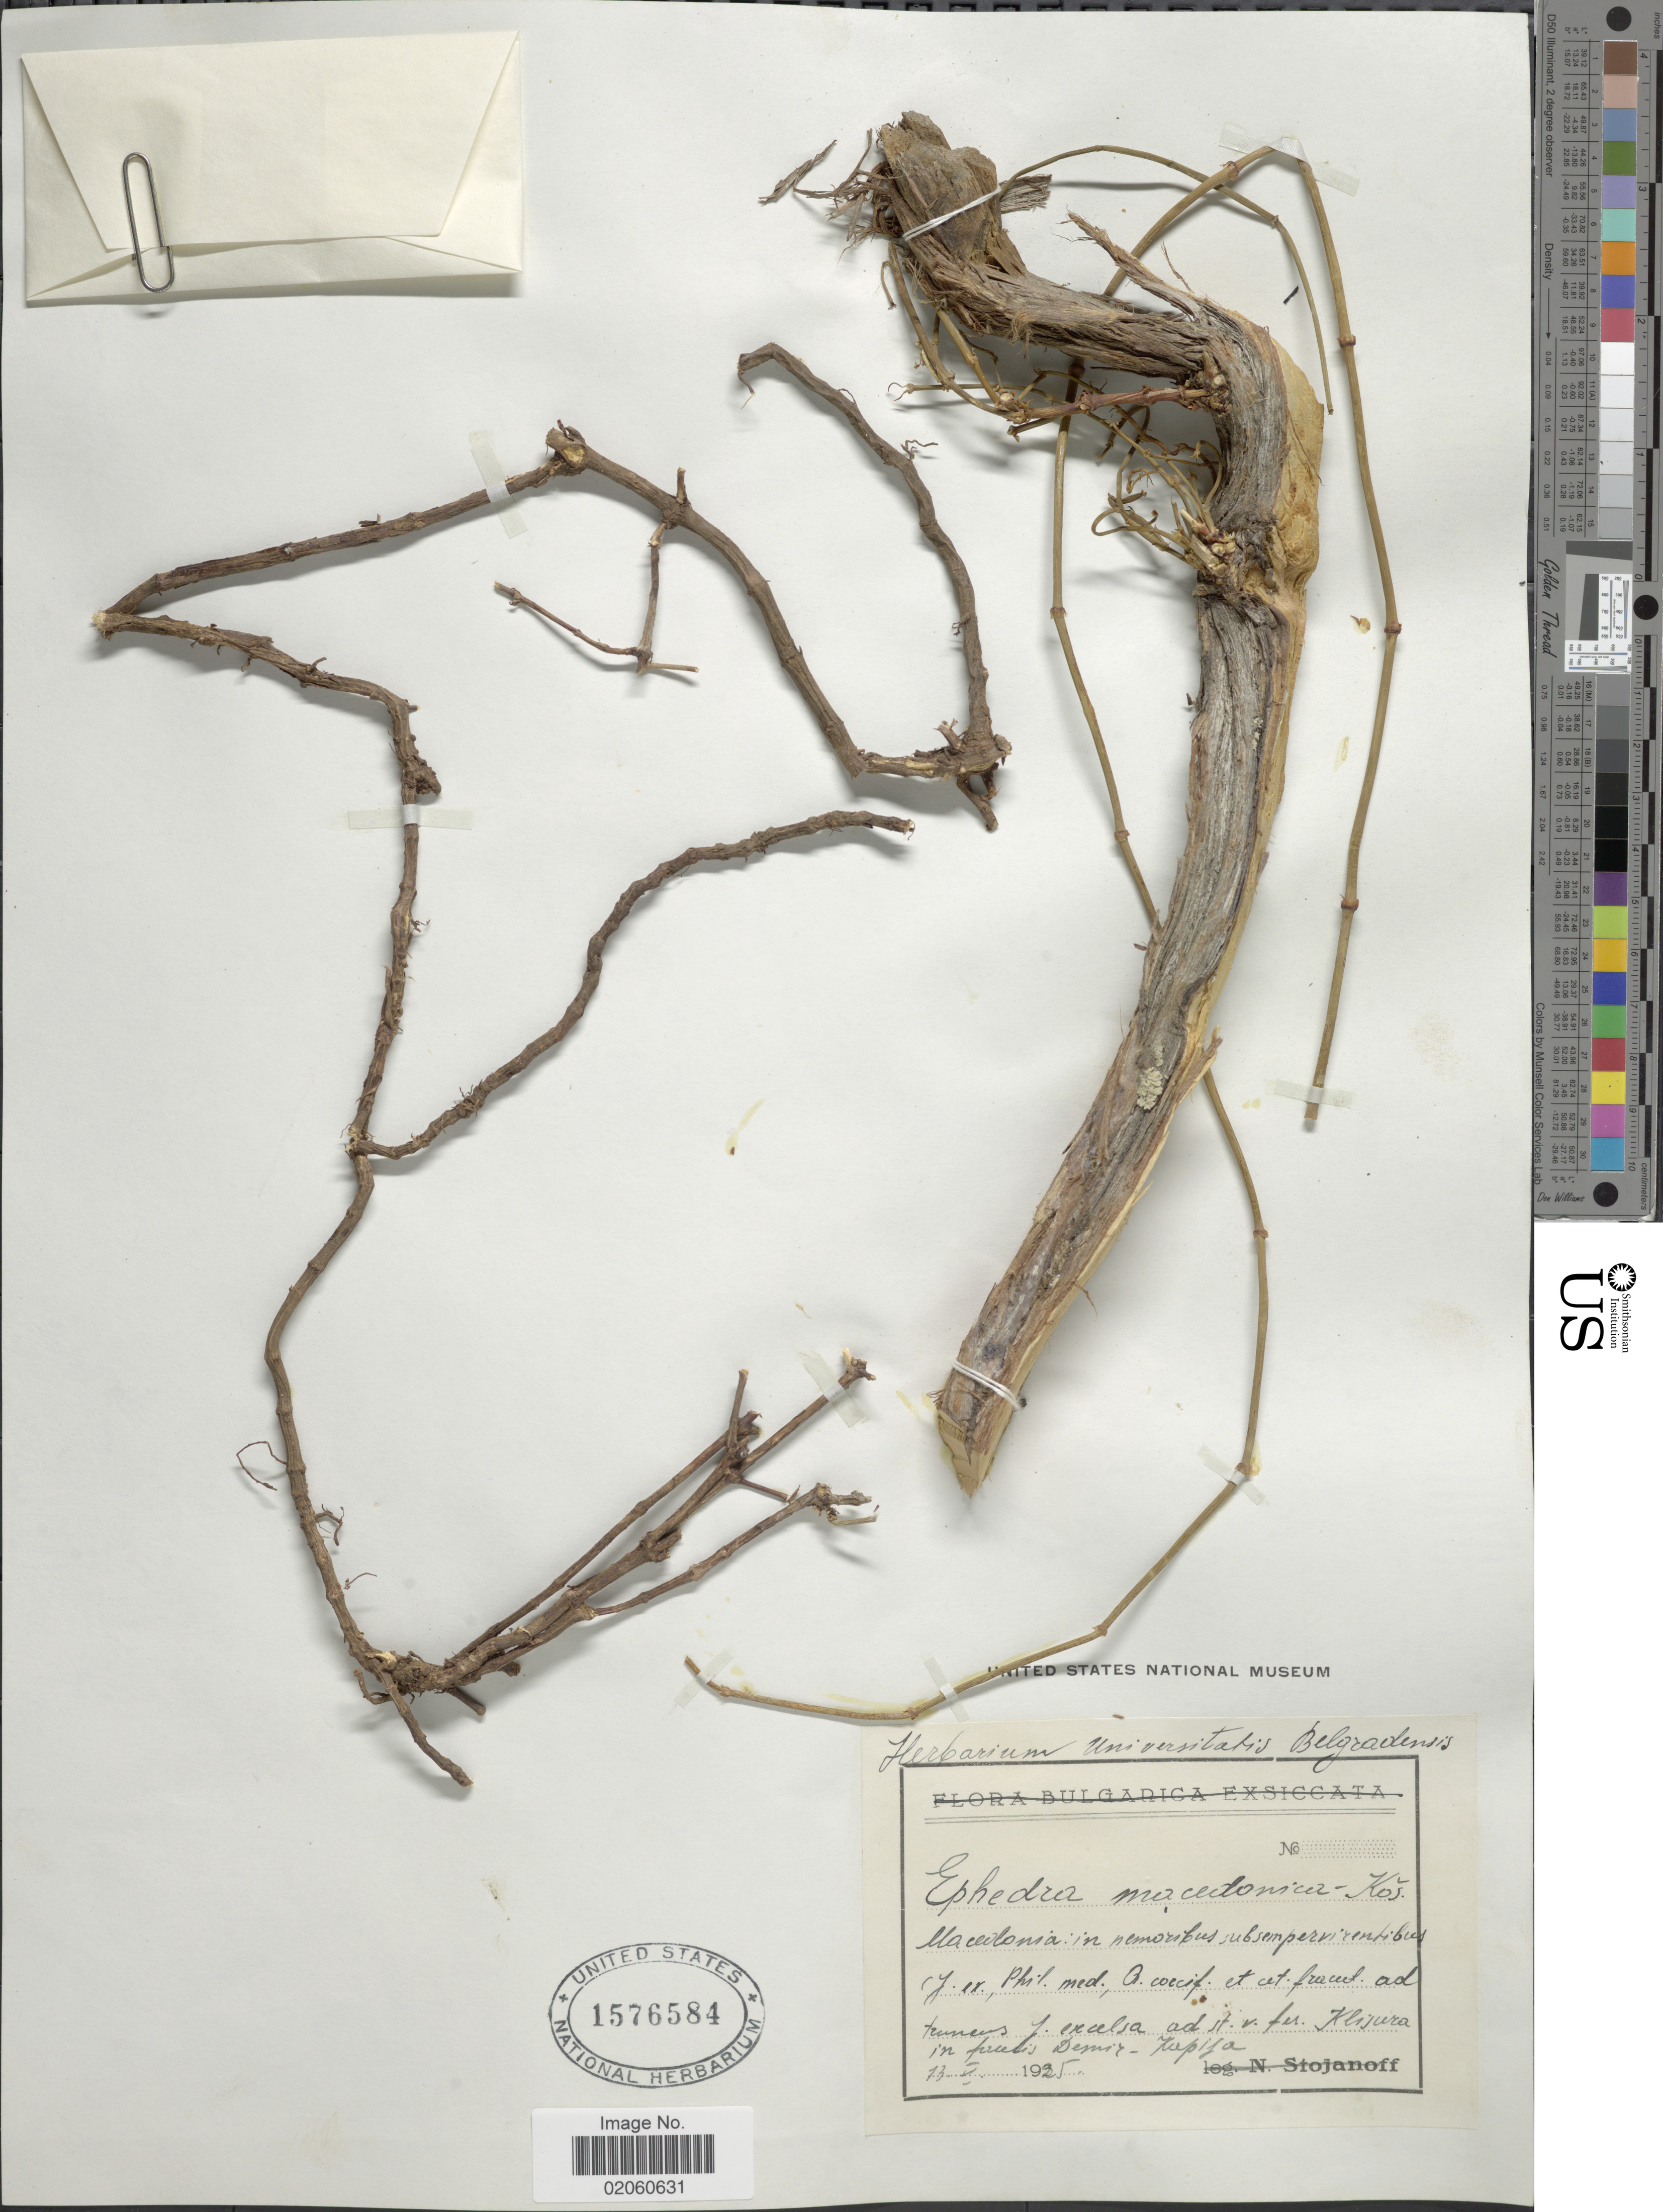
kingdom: Plantae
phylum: Tracheophyta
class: Gnetopsida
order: Ephedrales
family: Ephedraceae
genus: Ephedra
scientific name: Ephedra macedonica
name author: Košanin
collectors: ex herb. Universitatis Belgradensis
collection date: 1925-05-13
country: North Macedonia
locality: In nemoribus subsempervirentibus tenneus J. excelsa ad st. v. ter. Klijura, Demir-Kupija. [interpreted]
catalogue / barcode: US 1576584